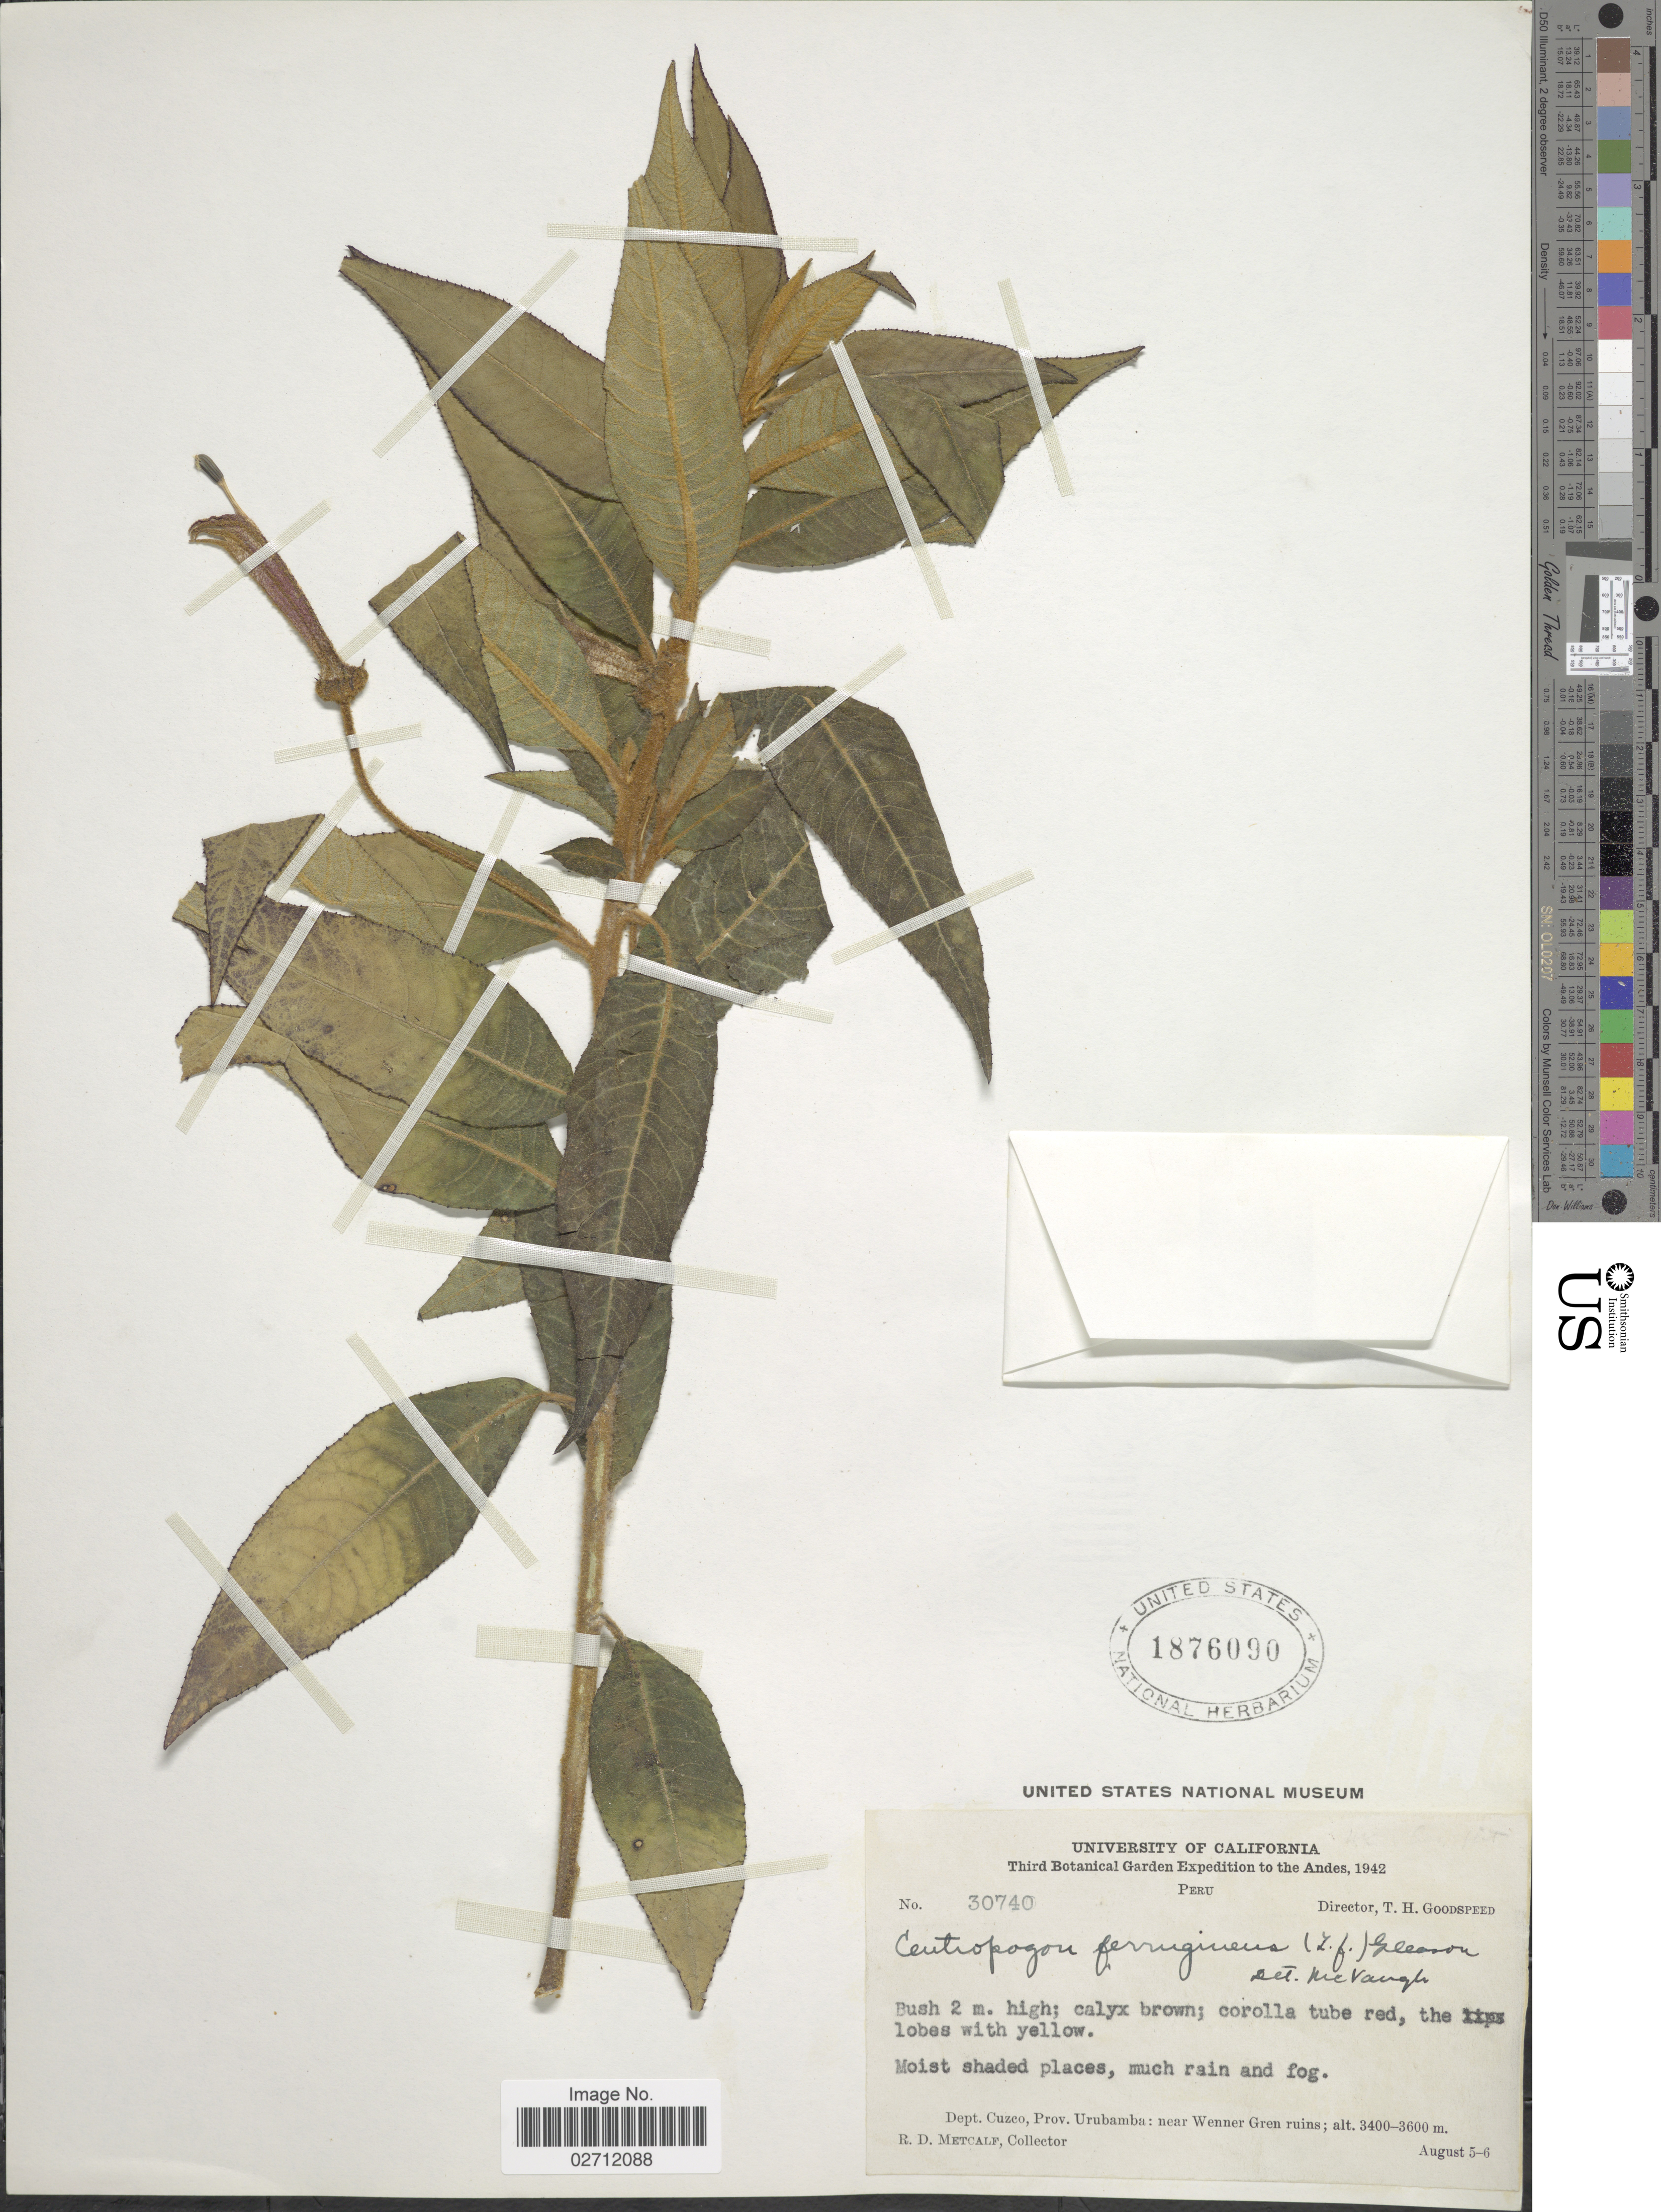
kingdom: Plantae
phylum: Tracheophyta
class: Magnoliopsida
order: Asterales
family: Campanulaceae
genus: Centropogon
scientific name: Centropogon ferrugineus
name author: (L. f.) Gleason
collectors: R. D. Metcalf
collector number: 30740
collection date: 1942-08-05/1942-08-06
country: Peru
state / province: Cusco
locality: The Andes, moist shaded places, Prov. Urubamba: near Wenner Gren ruins.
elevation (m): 3400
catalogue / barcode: US 1876090